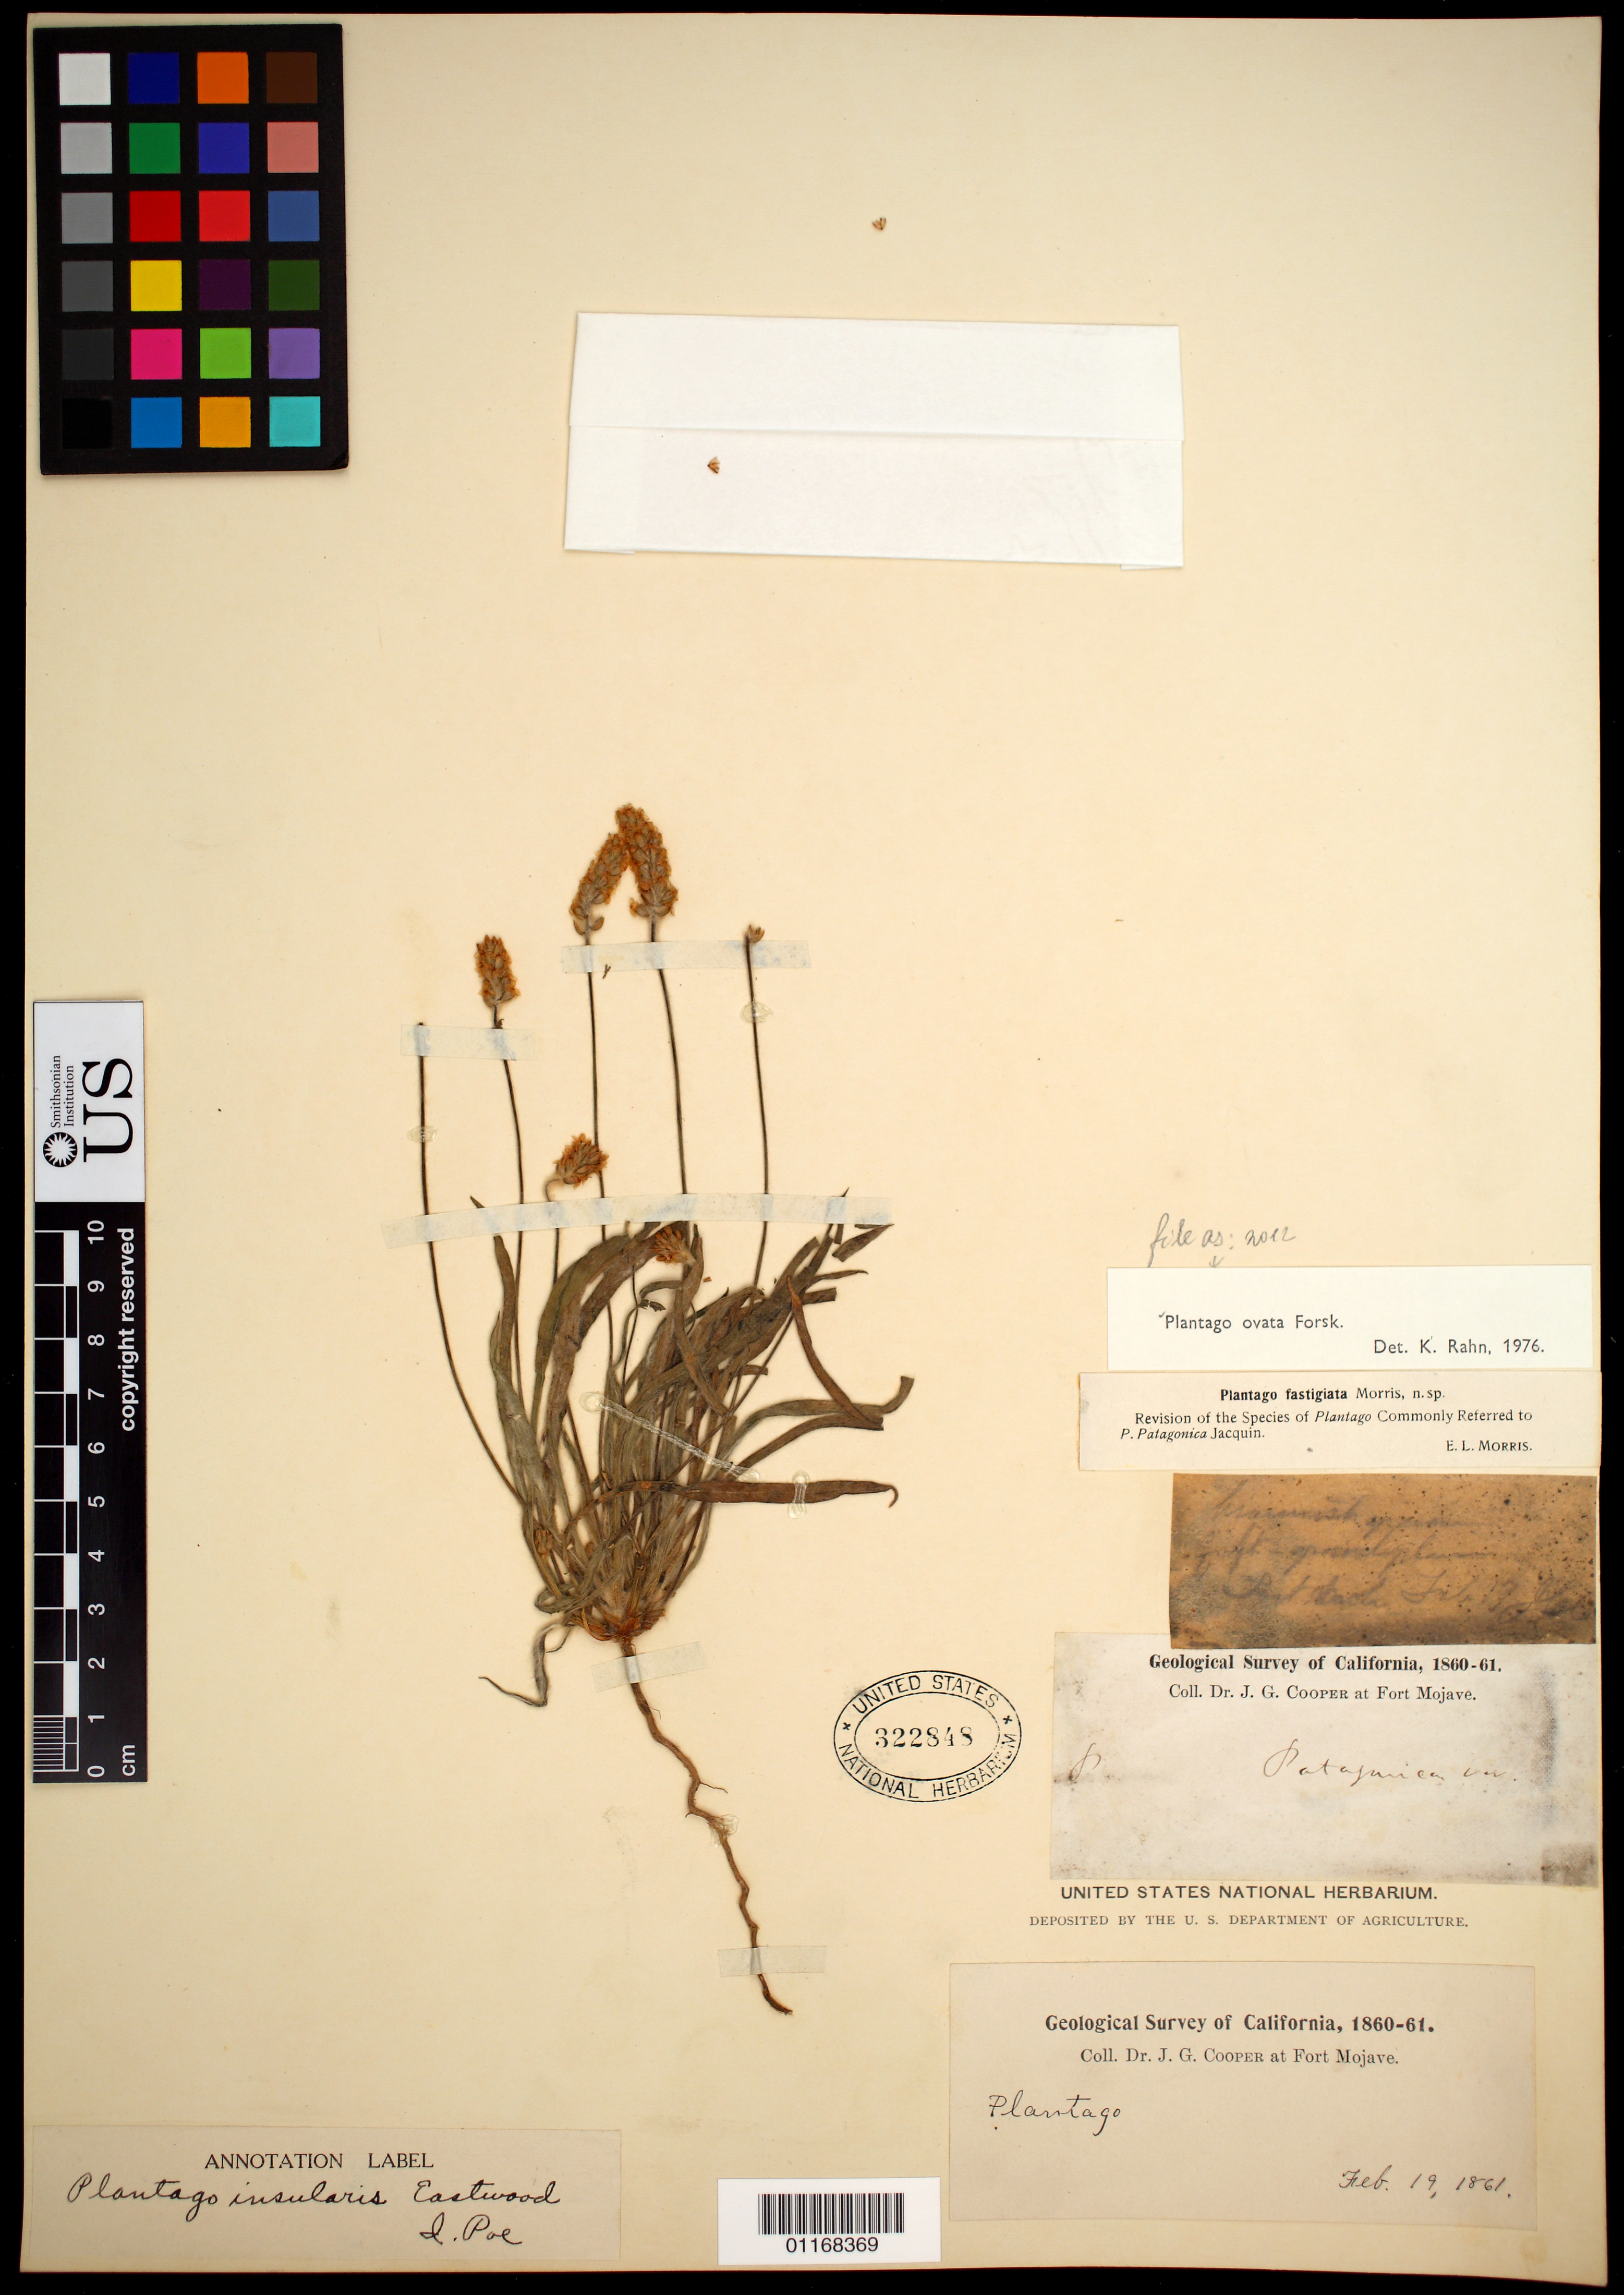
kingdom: Plantae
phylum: Tracheophyta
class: Magnoliopsida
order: Lamiales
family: Plantaginaceae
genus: Plantago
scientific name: Plantago ovata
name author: Forssk.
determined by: Rahn, Knud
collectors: J. G. Cooper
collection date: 1861-02-19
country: United States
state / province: California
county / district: San Bernardino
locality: Fort Mojave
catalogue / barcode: US 322848